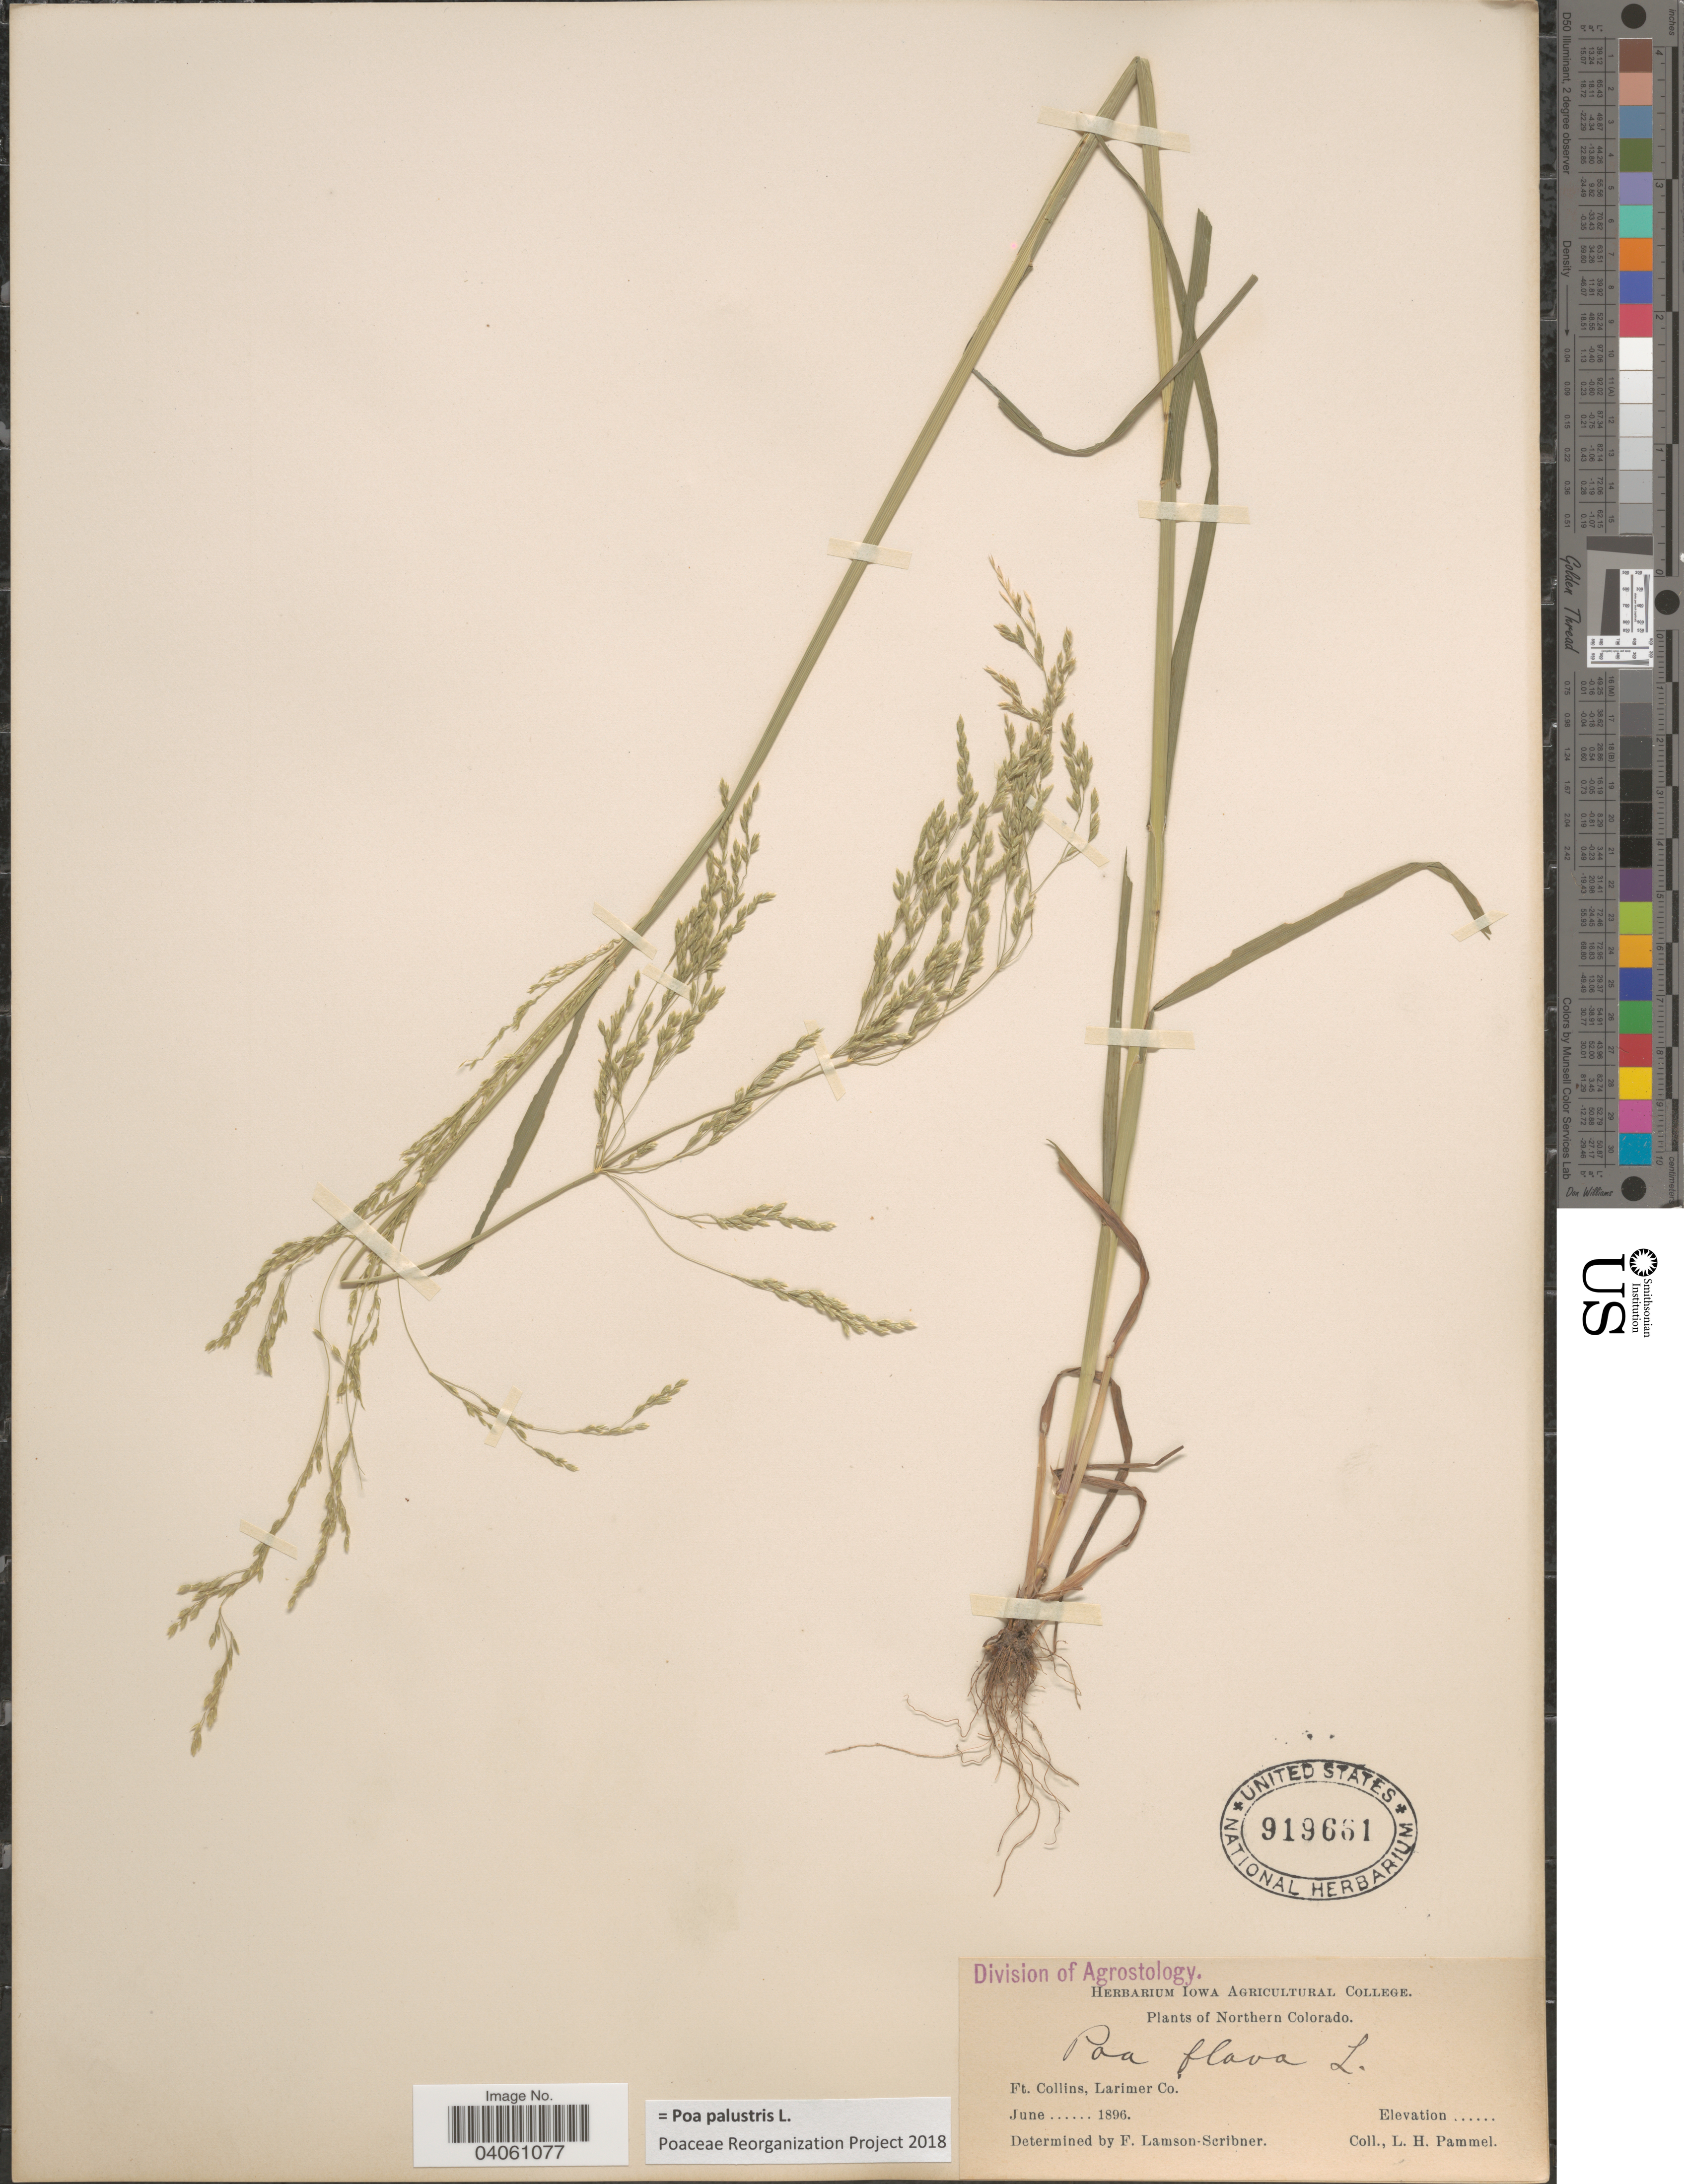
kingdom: Plantae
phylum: Tracheophyta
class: Liliopsida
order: Poales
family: Poaceae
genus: Poa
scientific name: Poa palustris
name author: L.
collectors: L. Pammel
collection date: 1896-06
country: United States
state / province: Colorado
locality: Northern Colorado. Ft. Collins, Larimer Co.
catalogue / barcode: US 919661